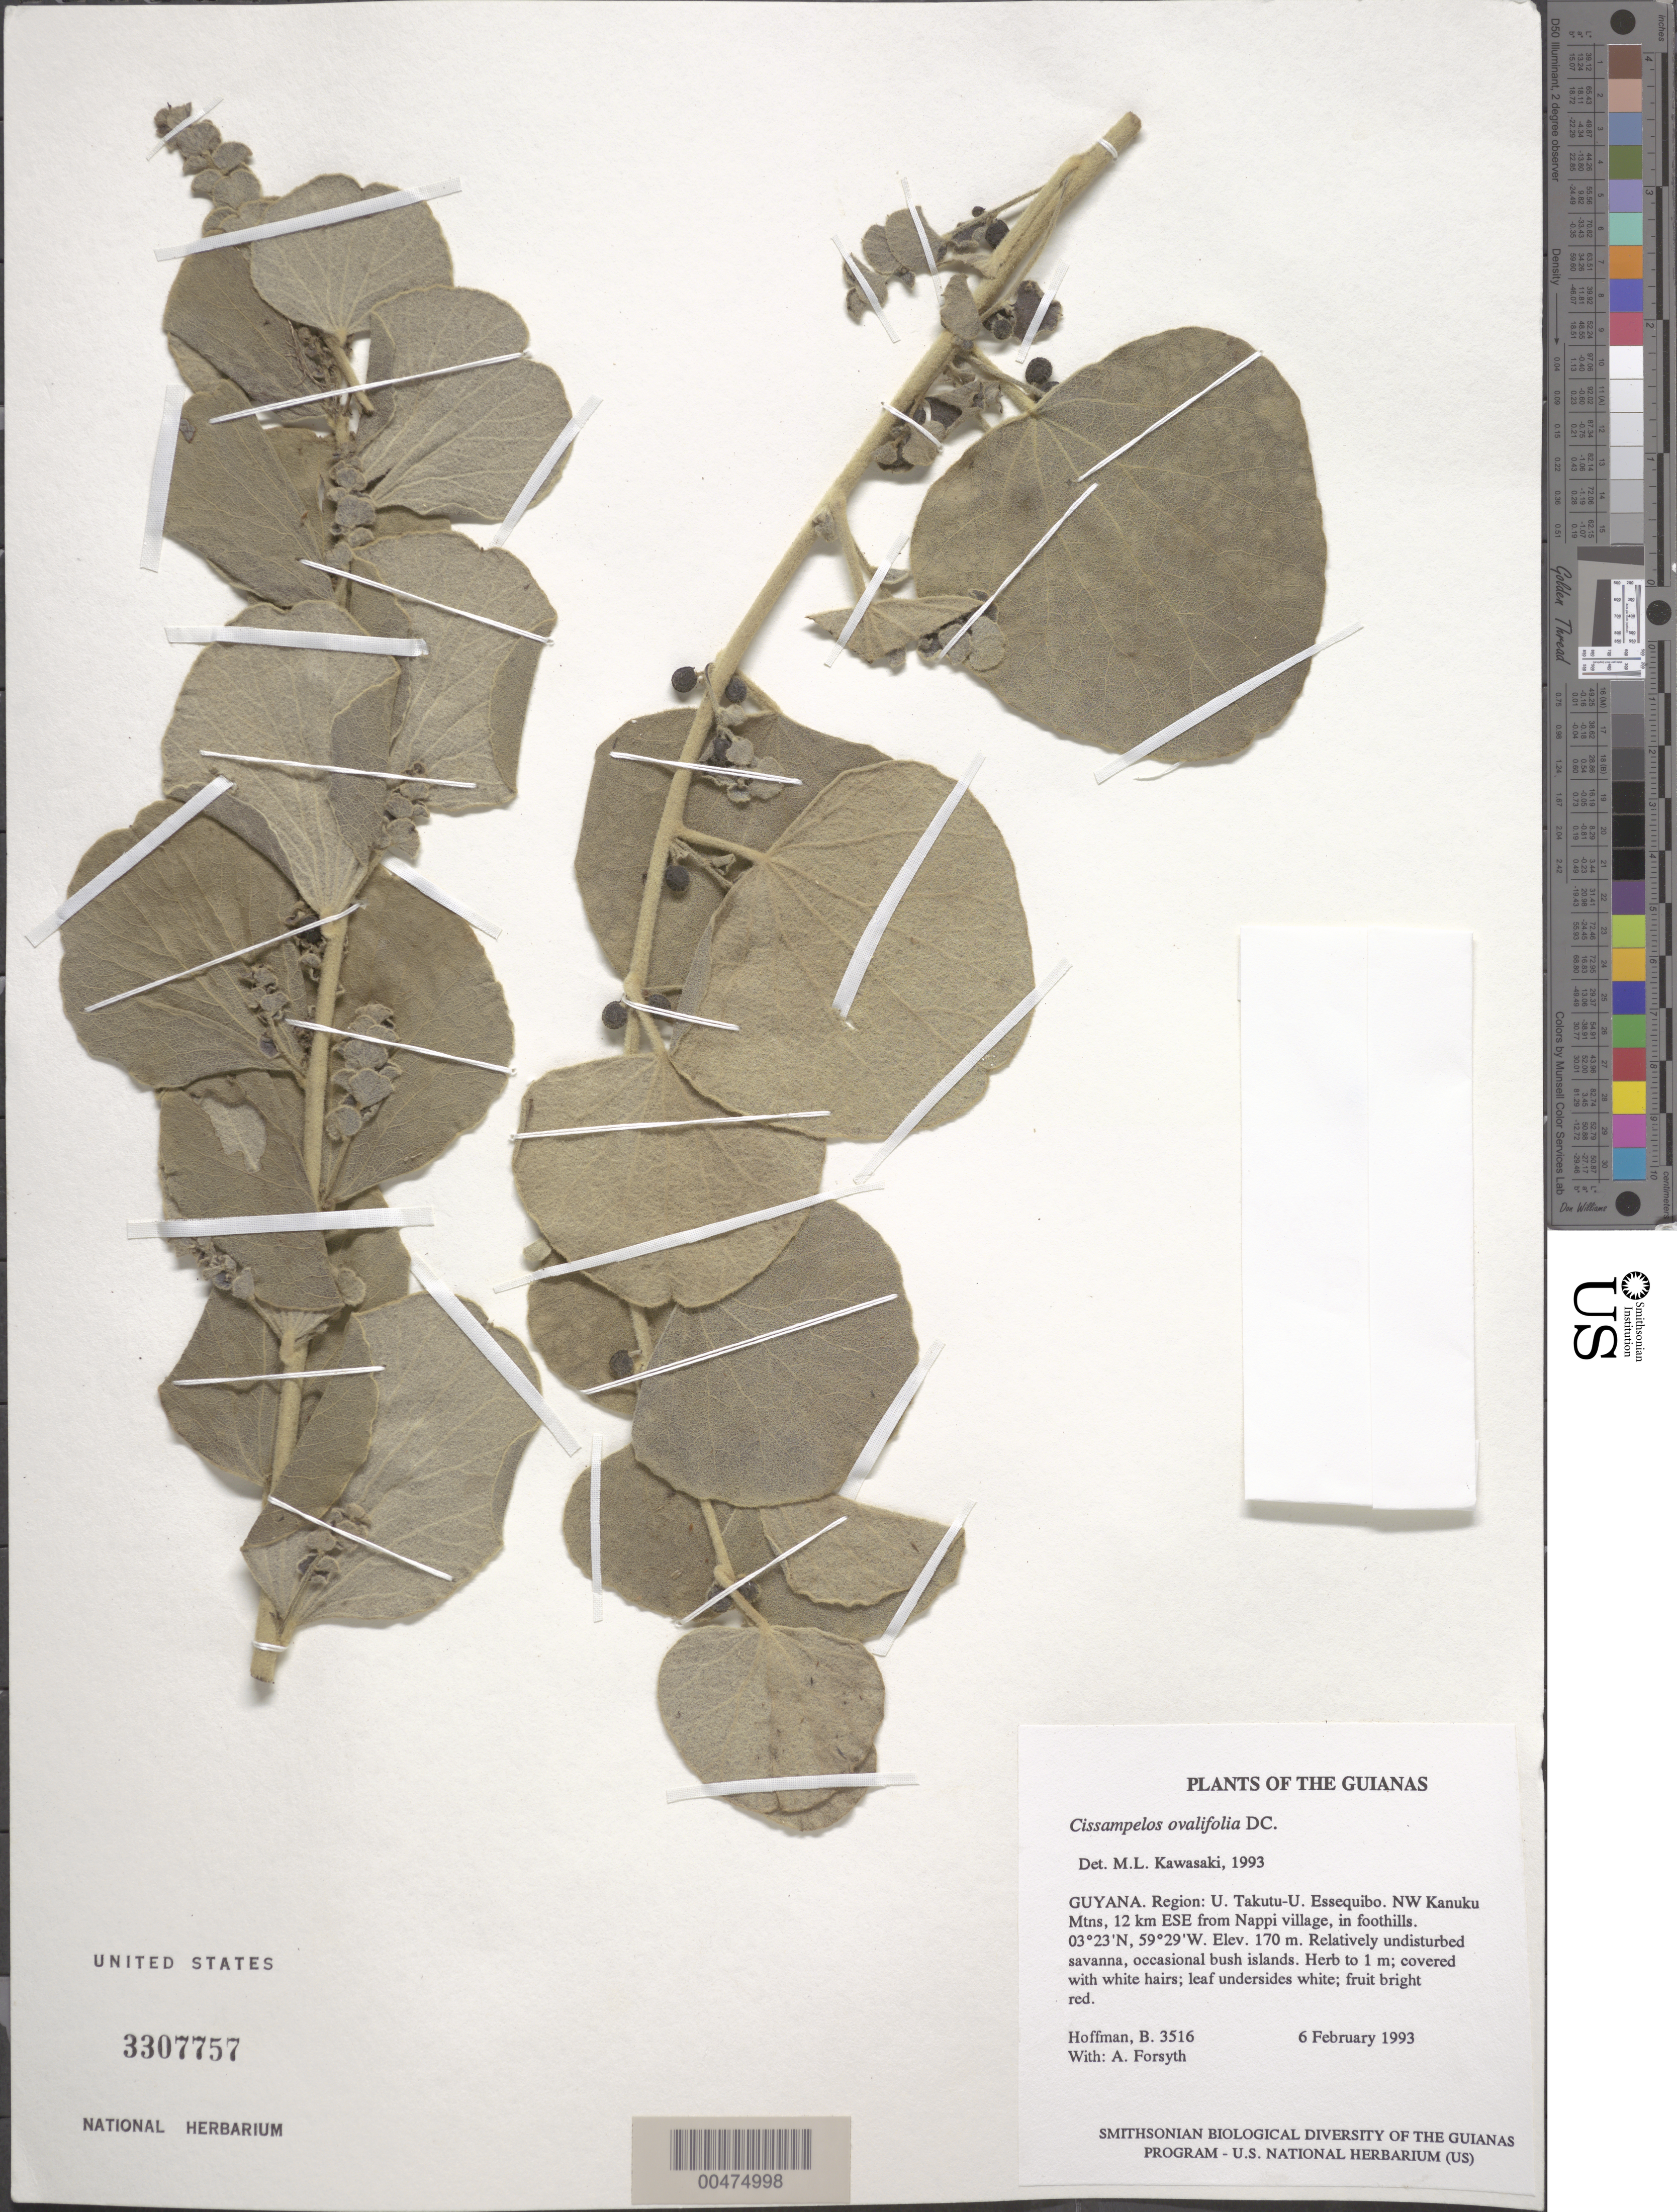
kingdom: Plantae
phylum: Tracheophyta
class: Magnoliopsida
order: Ranunculales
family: Menispermaceae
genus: Cissampelos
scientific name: Cissampelos ovalifolia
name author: DC.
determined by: Hiepko, P. H.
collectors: B. Hoffman & A. Forsyth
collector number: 3516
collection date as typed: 6 February 1993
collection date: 1993-02-06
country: Guyana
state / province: U. Takutu-U. Essequibo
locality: NW Kanuku Mountains, 12 km ESE from Nappi village, in foothills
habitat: Relatively undisturbed savanna, occasional bush islands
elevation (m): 170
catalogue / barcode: US 3307757